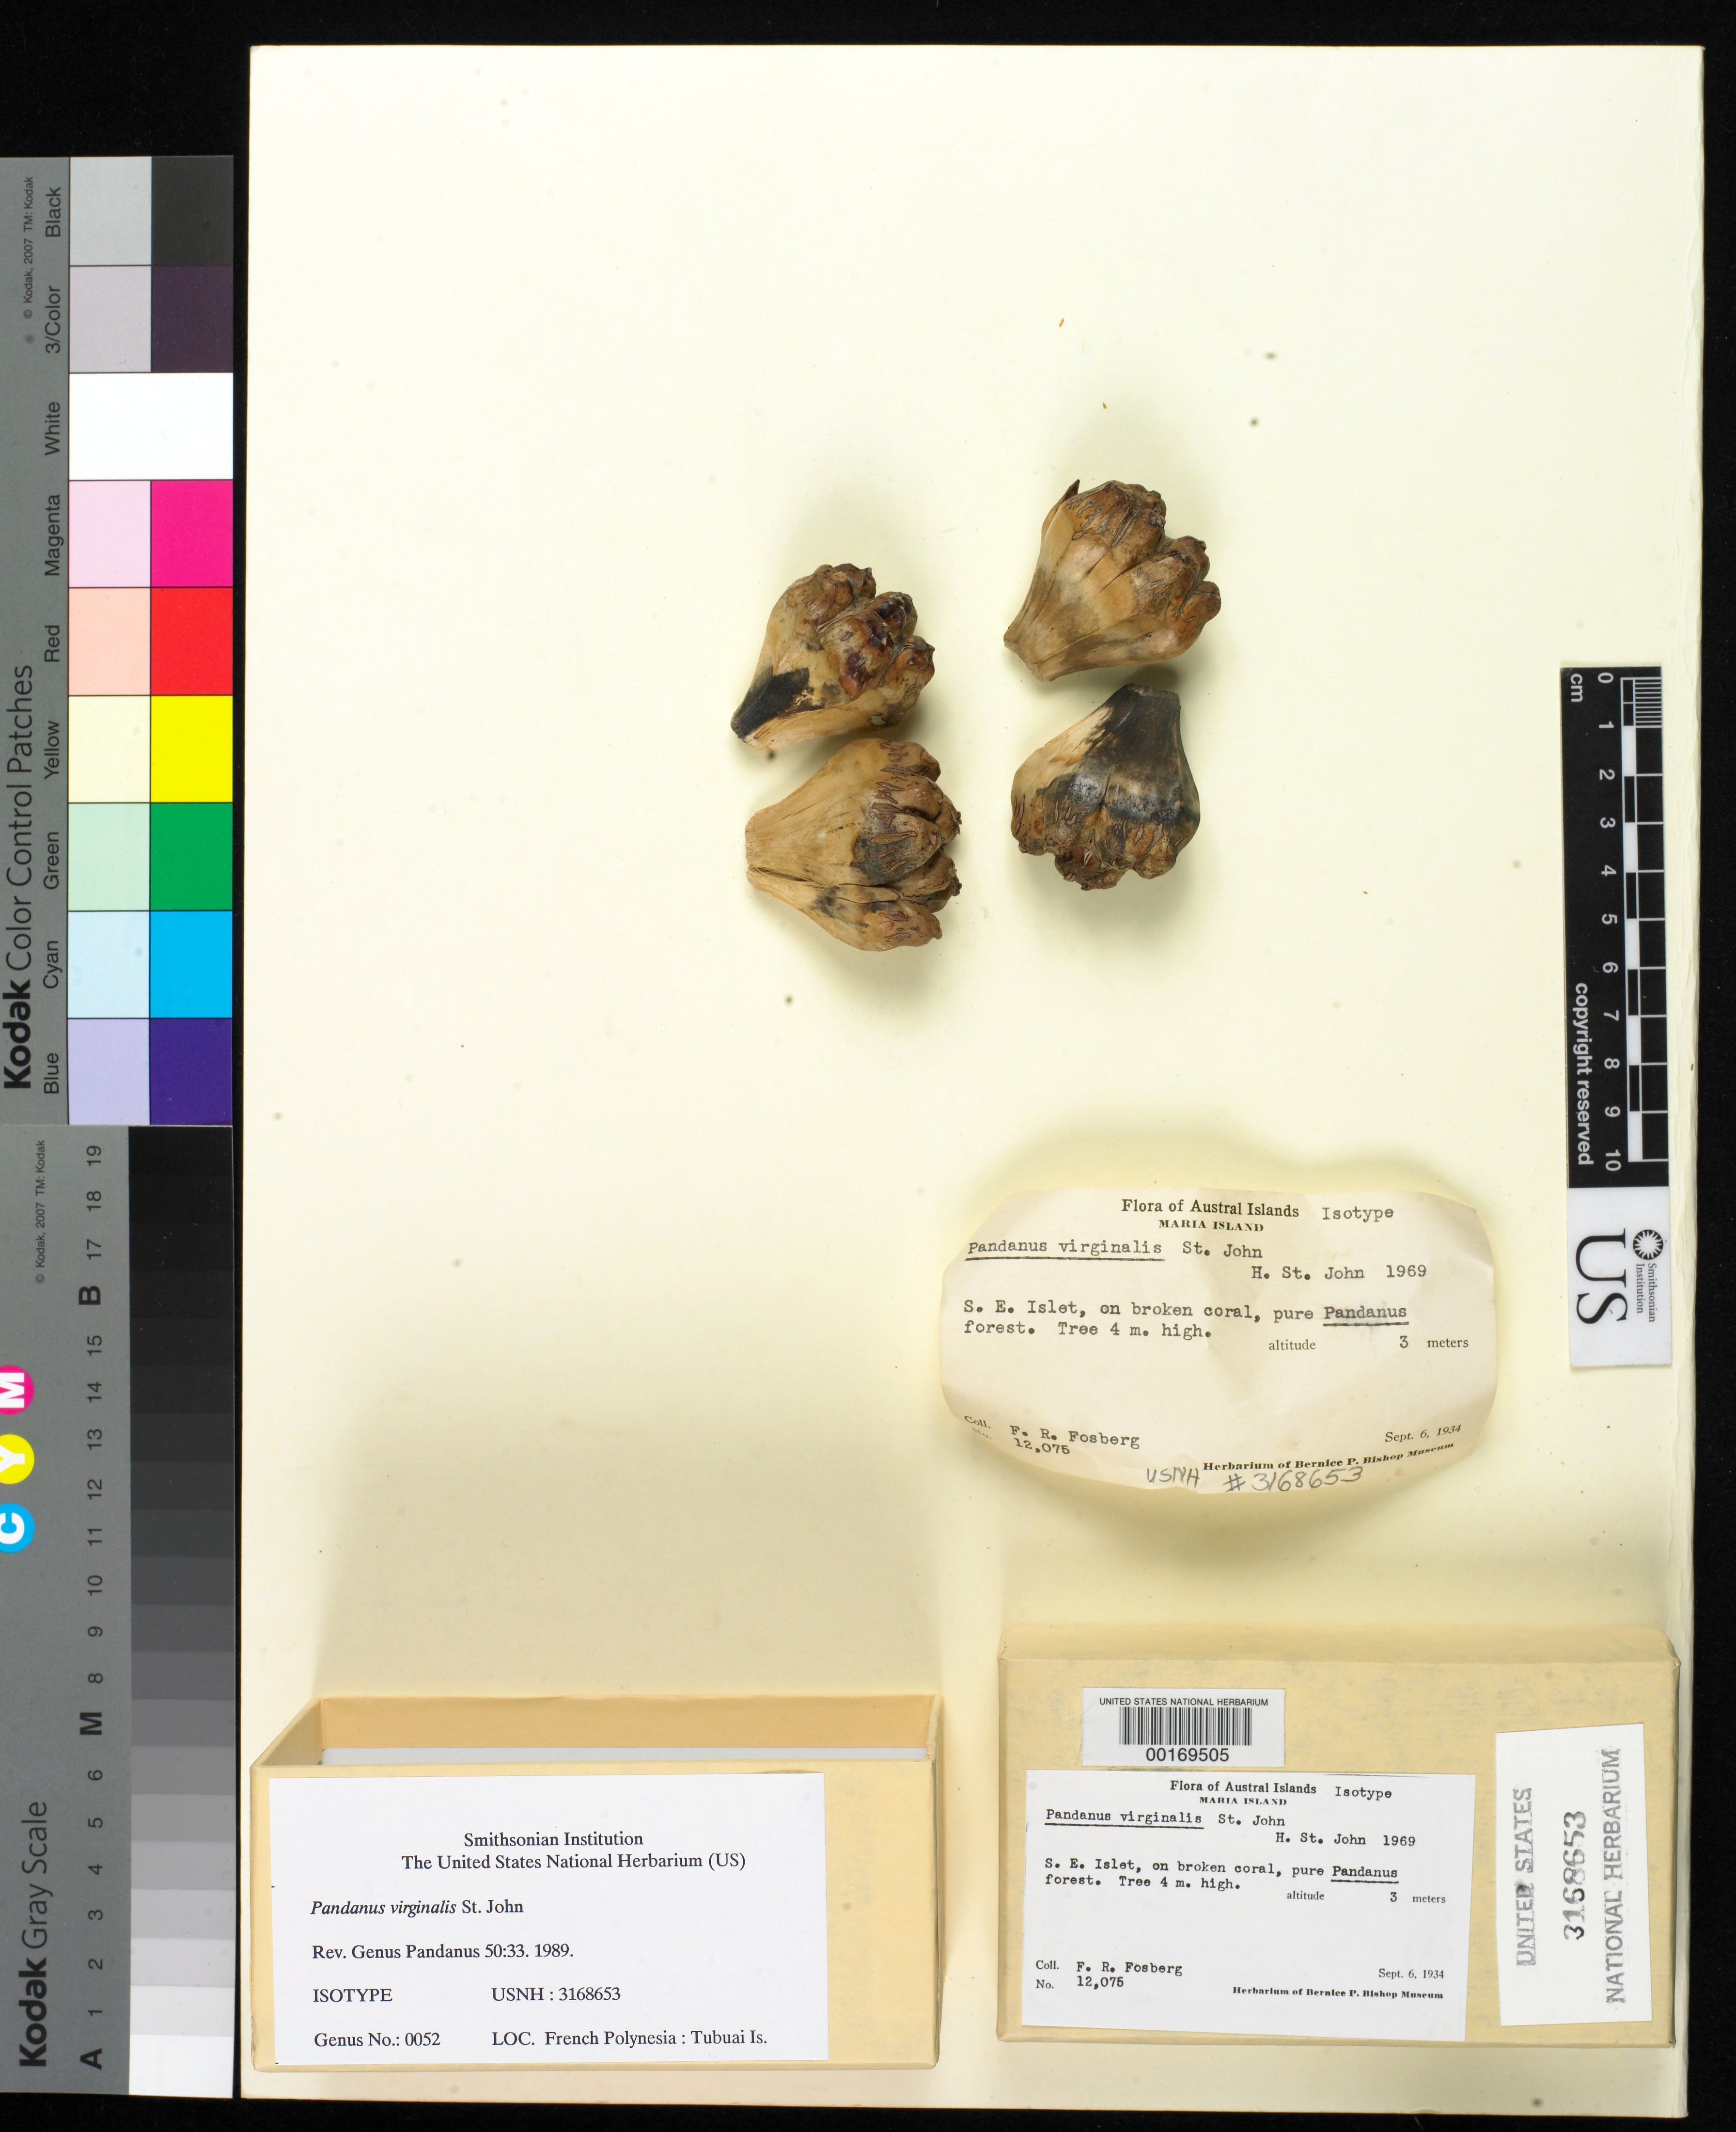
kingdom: Plantae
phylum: Tracheophyta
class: Liliopsida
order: Pandanales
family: Pandanaceae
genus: Pandanus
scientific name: Pandanus virginalis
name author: H. St. John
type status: Isotype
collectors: F. R. Fosberg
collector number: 12075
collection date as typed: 06 Sep 1934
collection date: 1934-09-06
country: French Polynesia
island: Maria Atoll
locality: SE islet, pure Pandanus forest on broken coral. [Tubuai Is.]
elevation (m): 3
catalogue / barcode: US 3168653